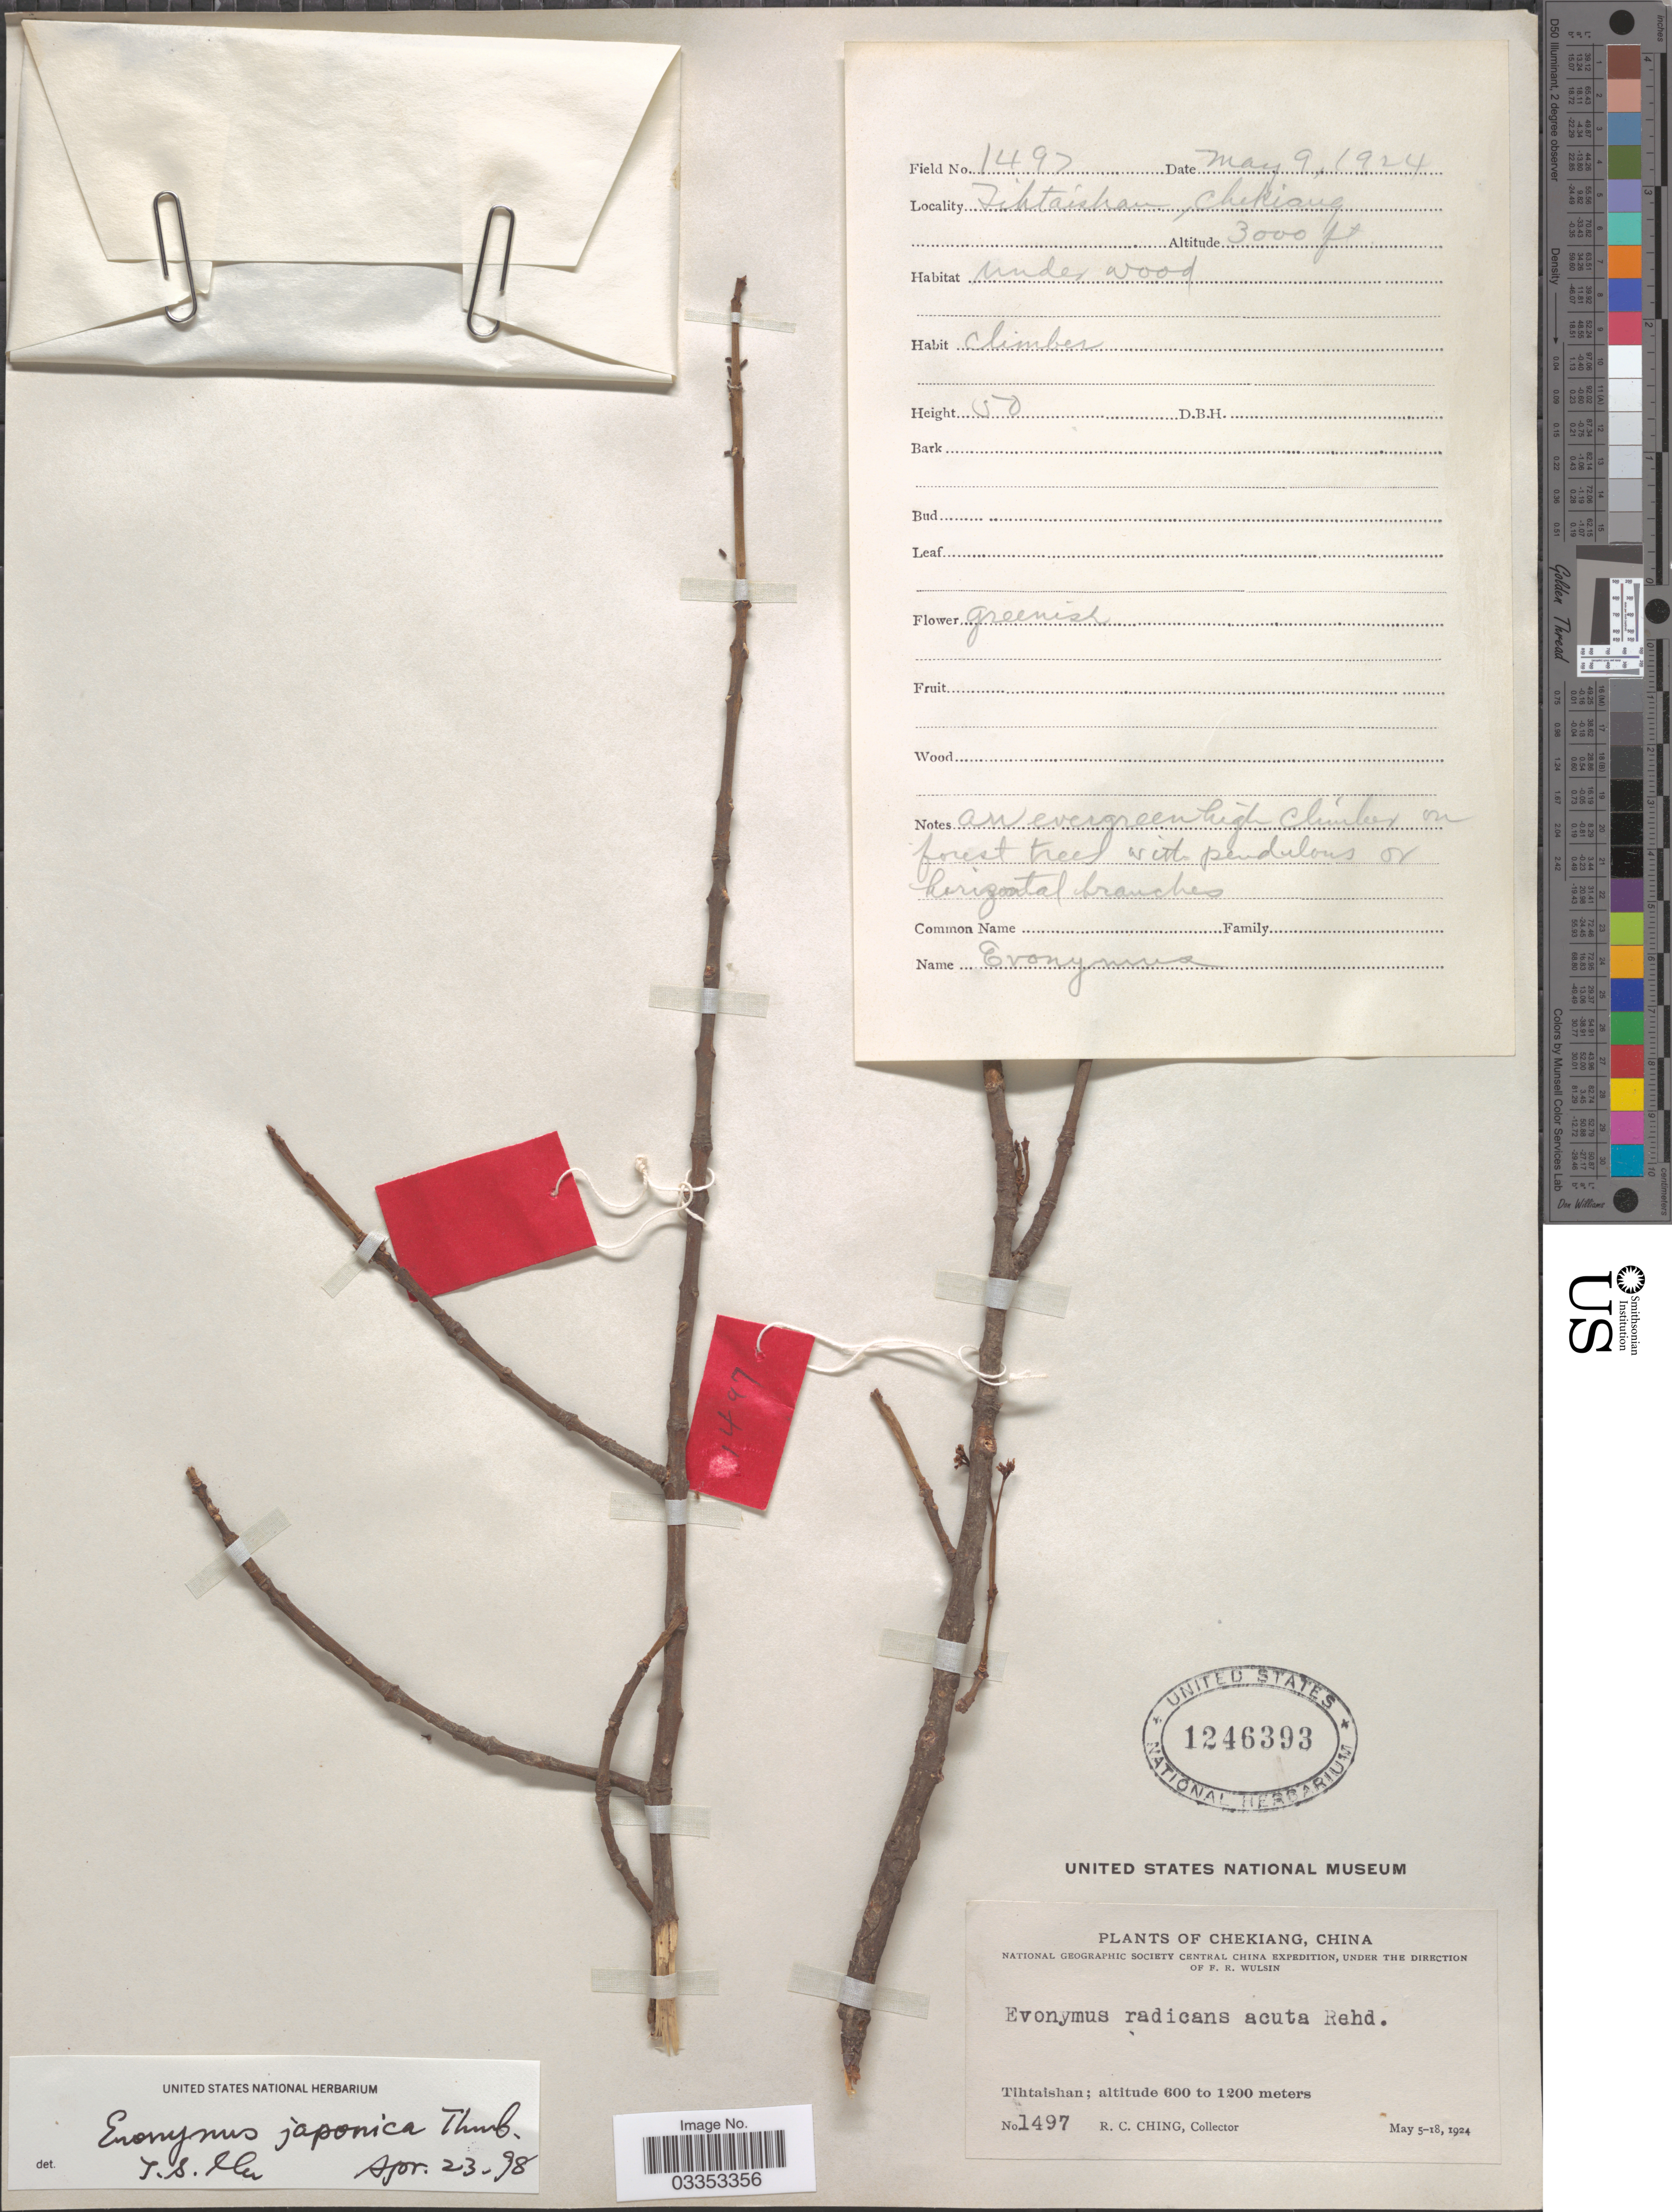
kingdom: Plantae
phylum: Tracheophyta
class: Magnoliopsida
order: Celastrales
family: Celastraceae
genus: Euonymus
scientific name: Euonymus japonicus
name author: Thunb.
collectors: R. C. Ching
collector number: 1497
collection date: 1924-05-09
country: China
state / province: Zhejiang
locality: Chekiang. Tihtaishan.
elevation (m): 914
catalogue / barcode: US 1246393